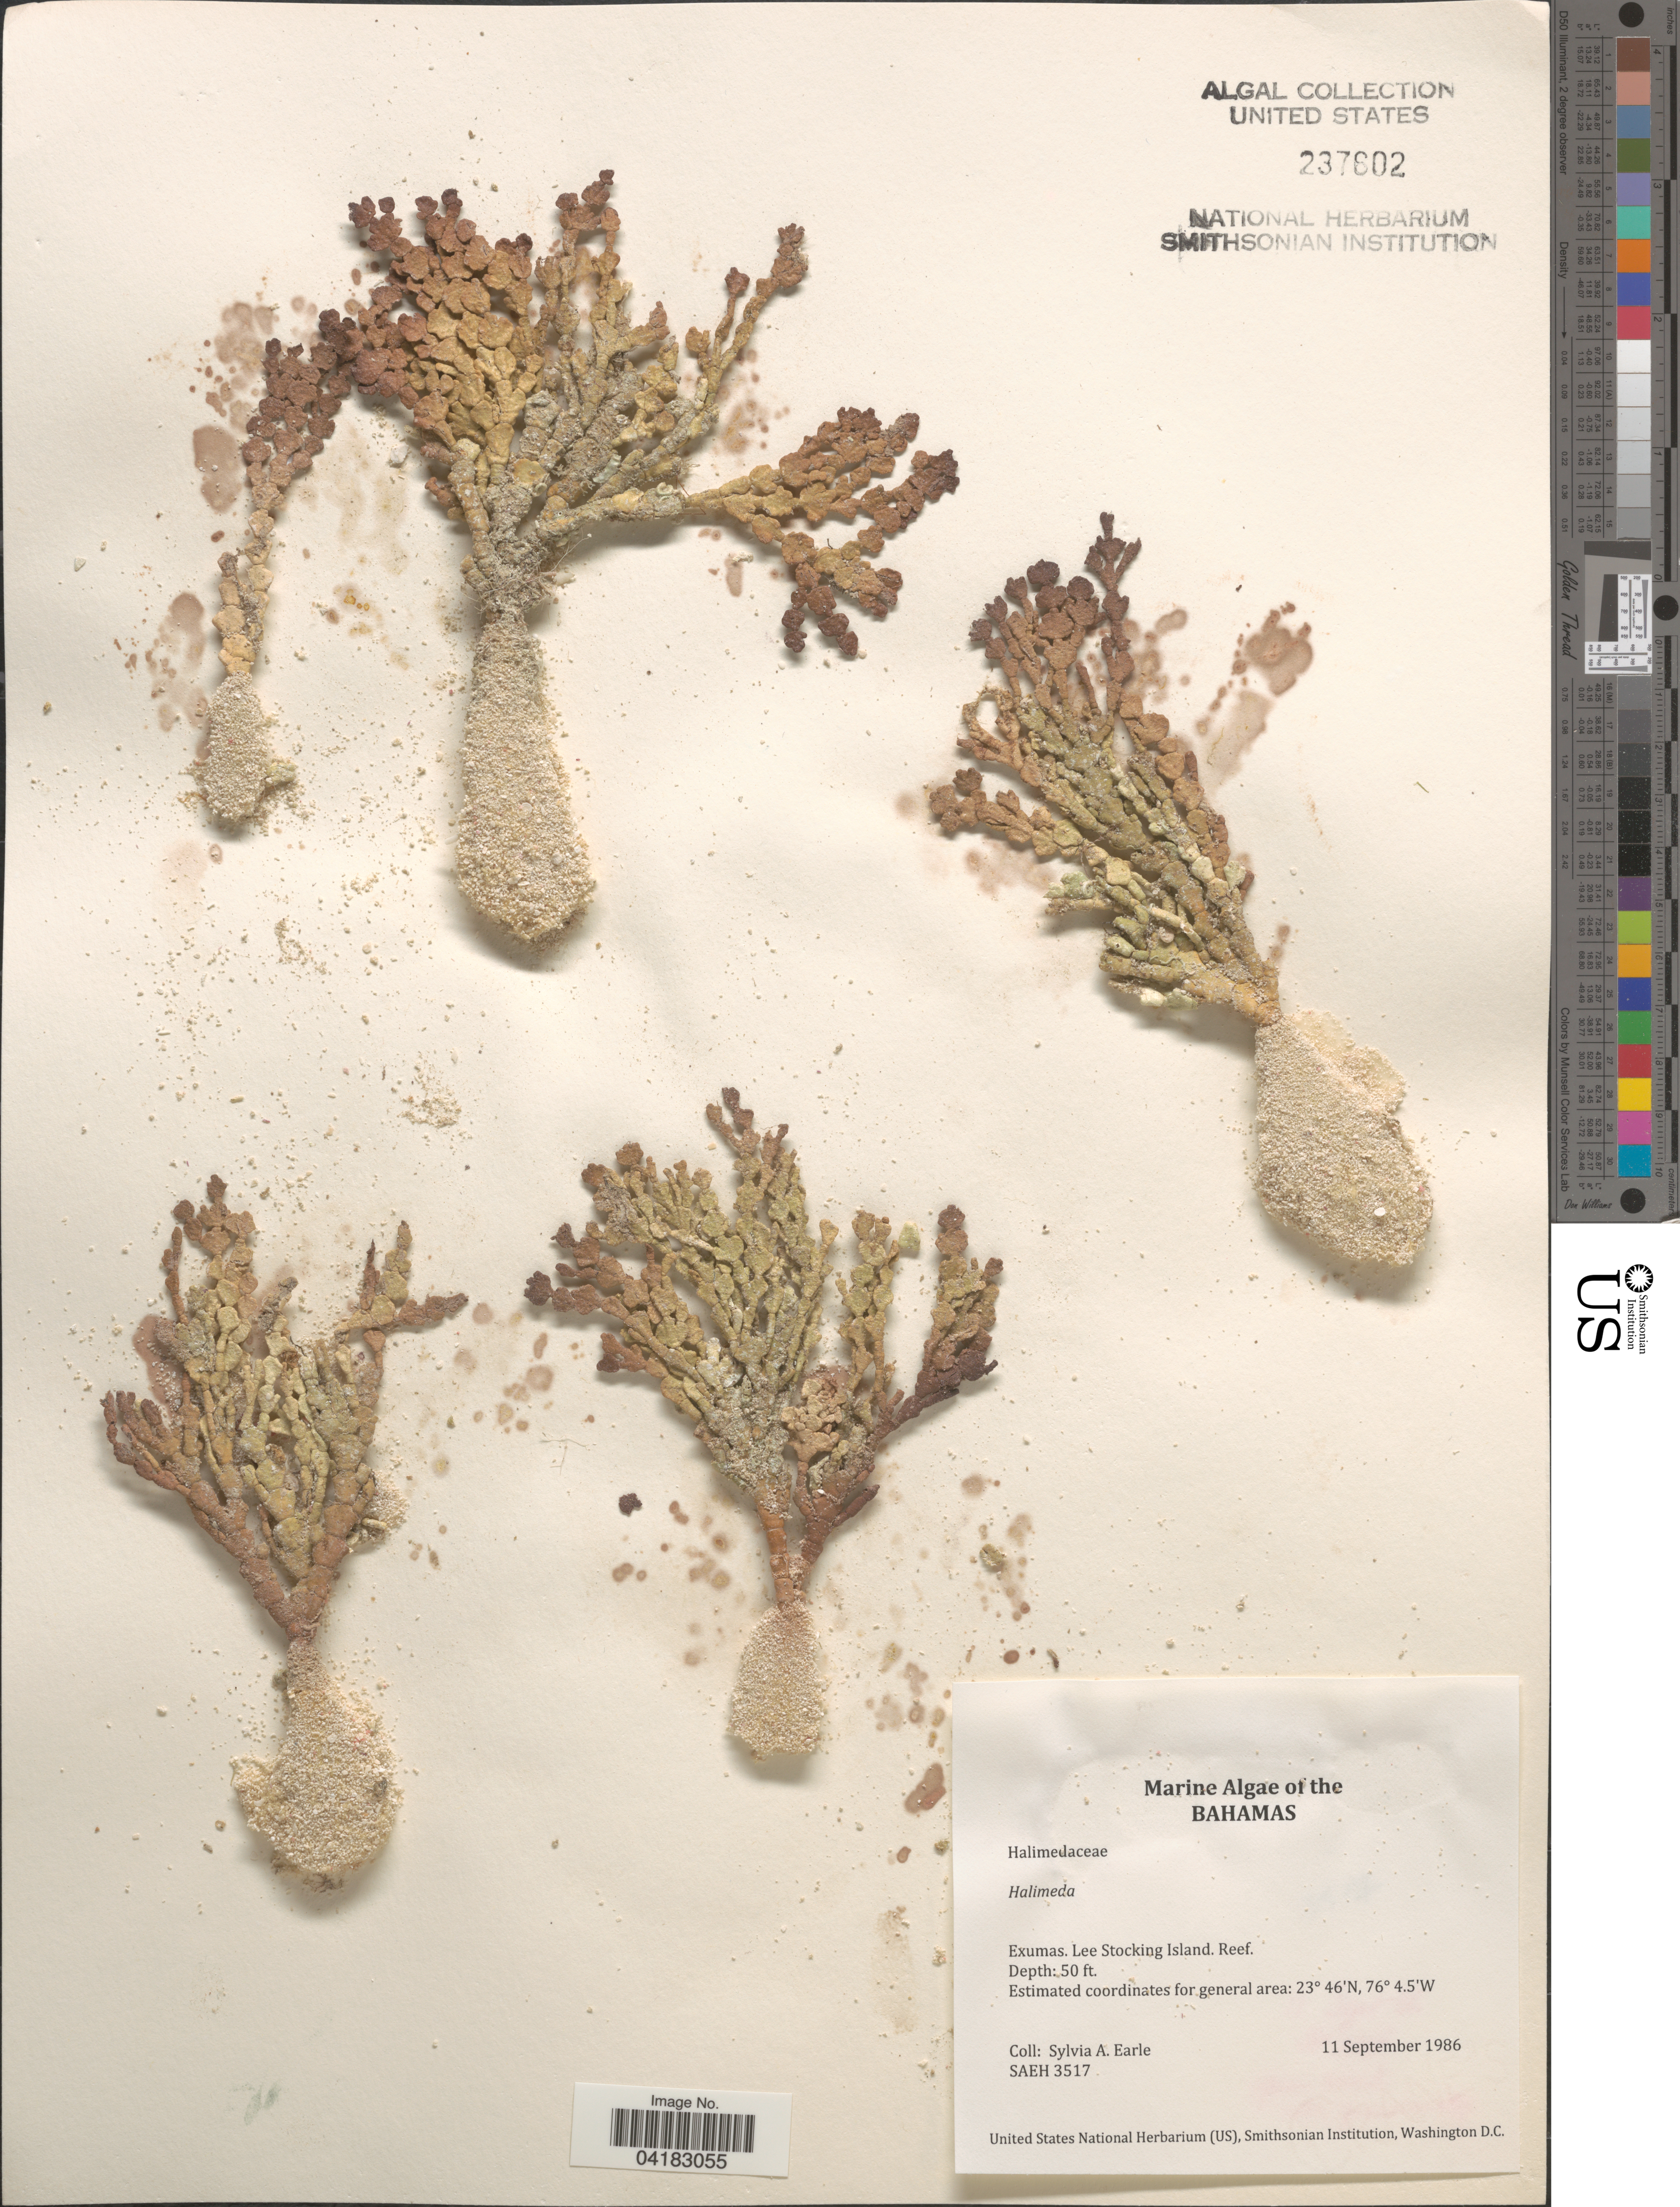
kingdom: Plantae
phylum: Chlorophyta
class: Ulvophyceae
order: Bryopsidales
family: Halimedaceae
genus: Halimeda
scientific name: Halimeda sp.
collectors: S. A. Earle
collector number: SAEH3517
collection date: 1986-09-11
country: Bahamas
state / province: Exuma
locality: Exumas. Lee Stocking Island. Reef.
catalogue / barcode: US 237602